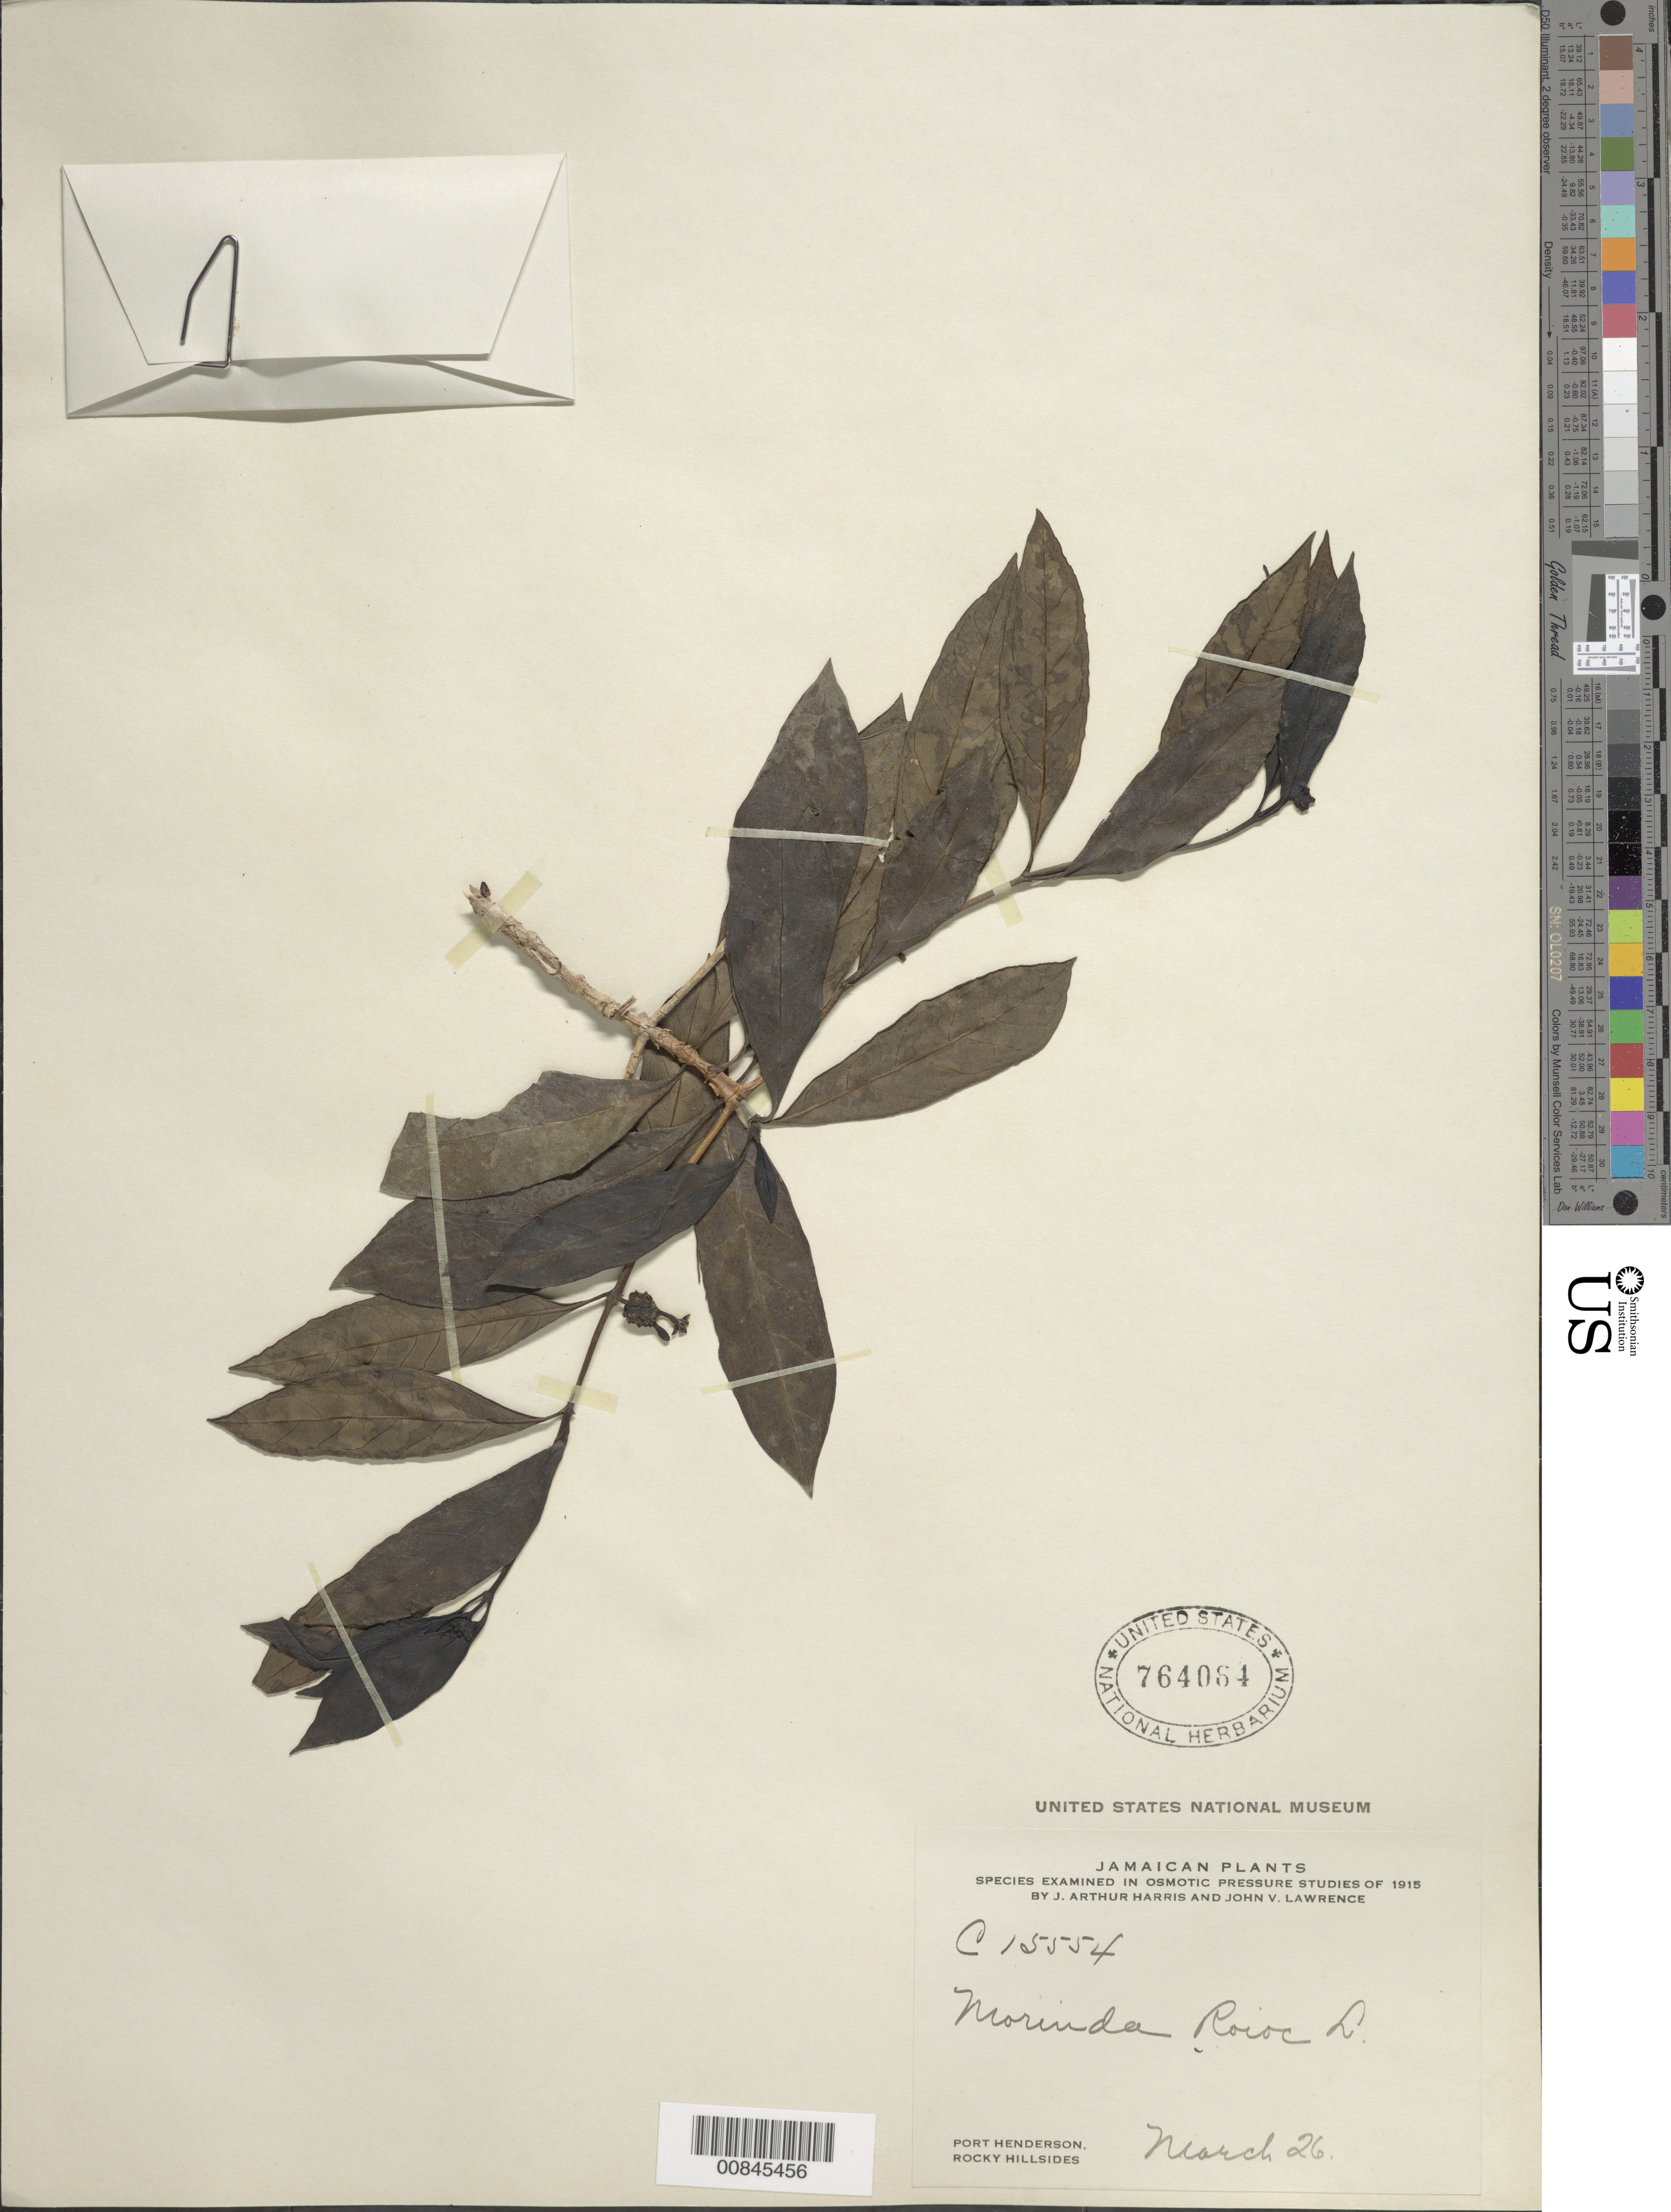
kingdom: Plantae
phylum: Tracheophyta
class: Magnoliopsida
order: Gentianales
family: Rubiaceae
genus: Morinda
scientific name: Morinda royoc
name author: L.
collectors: J. A. Harris & J. Lawrence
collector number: C 15554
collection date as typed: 26 Mar 1915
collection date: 1915-03-26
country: Jamaica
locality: Port henderson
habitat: Rocky hillsides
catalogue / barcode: US 764084